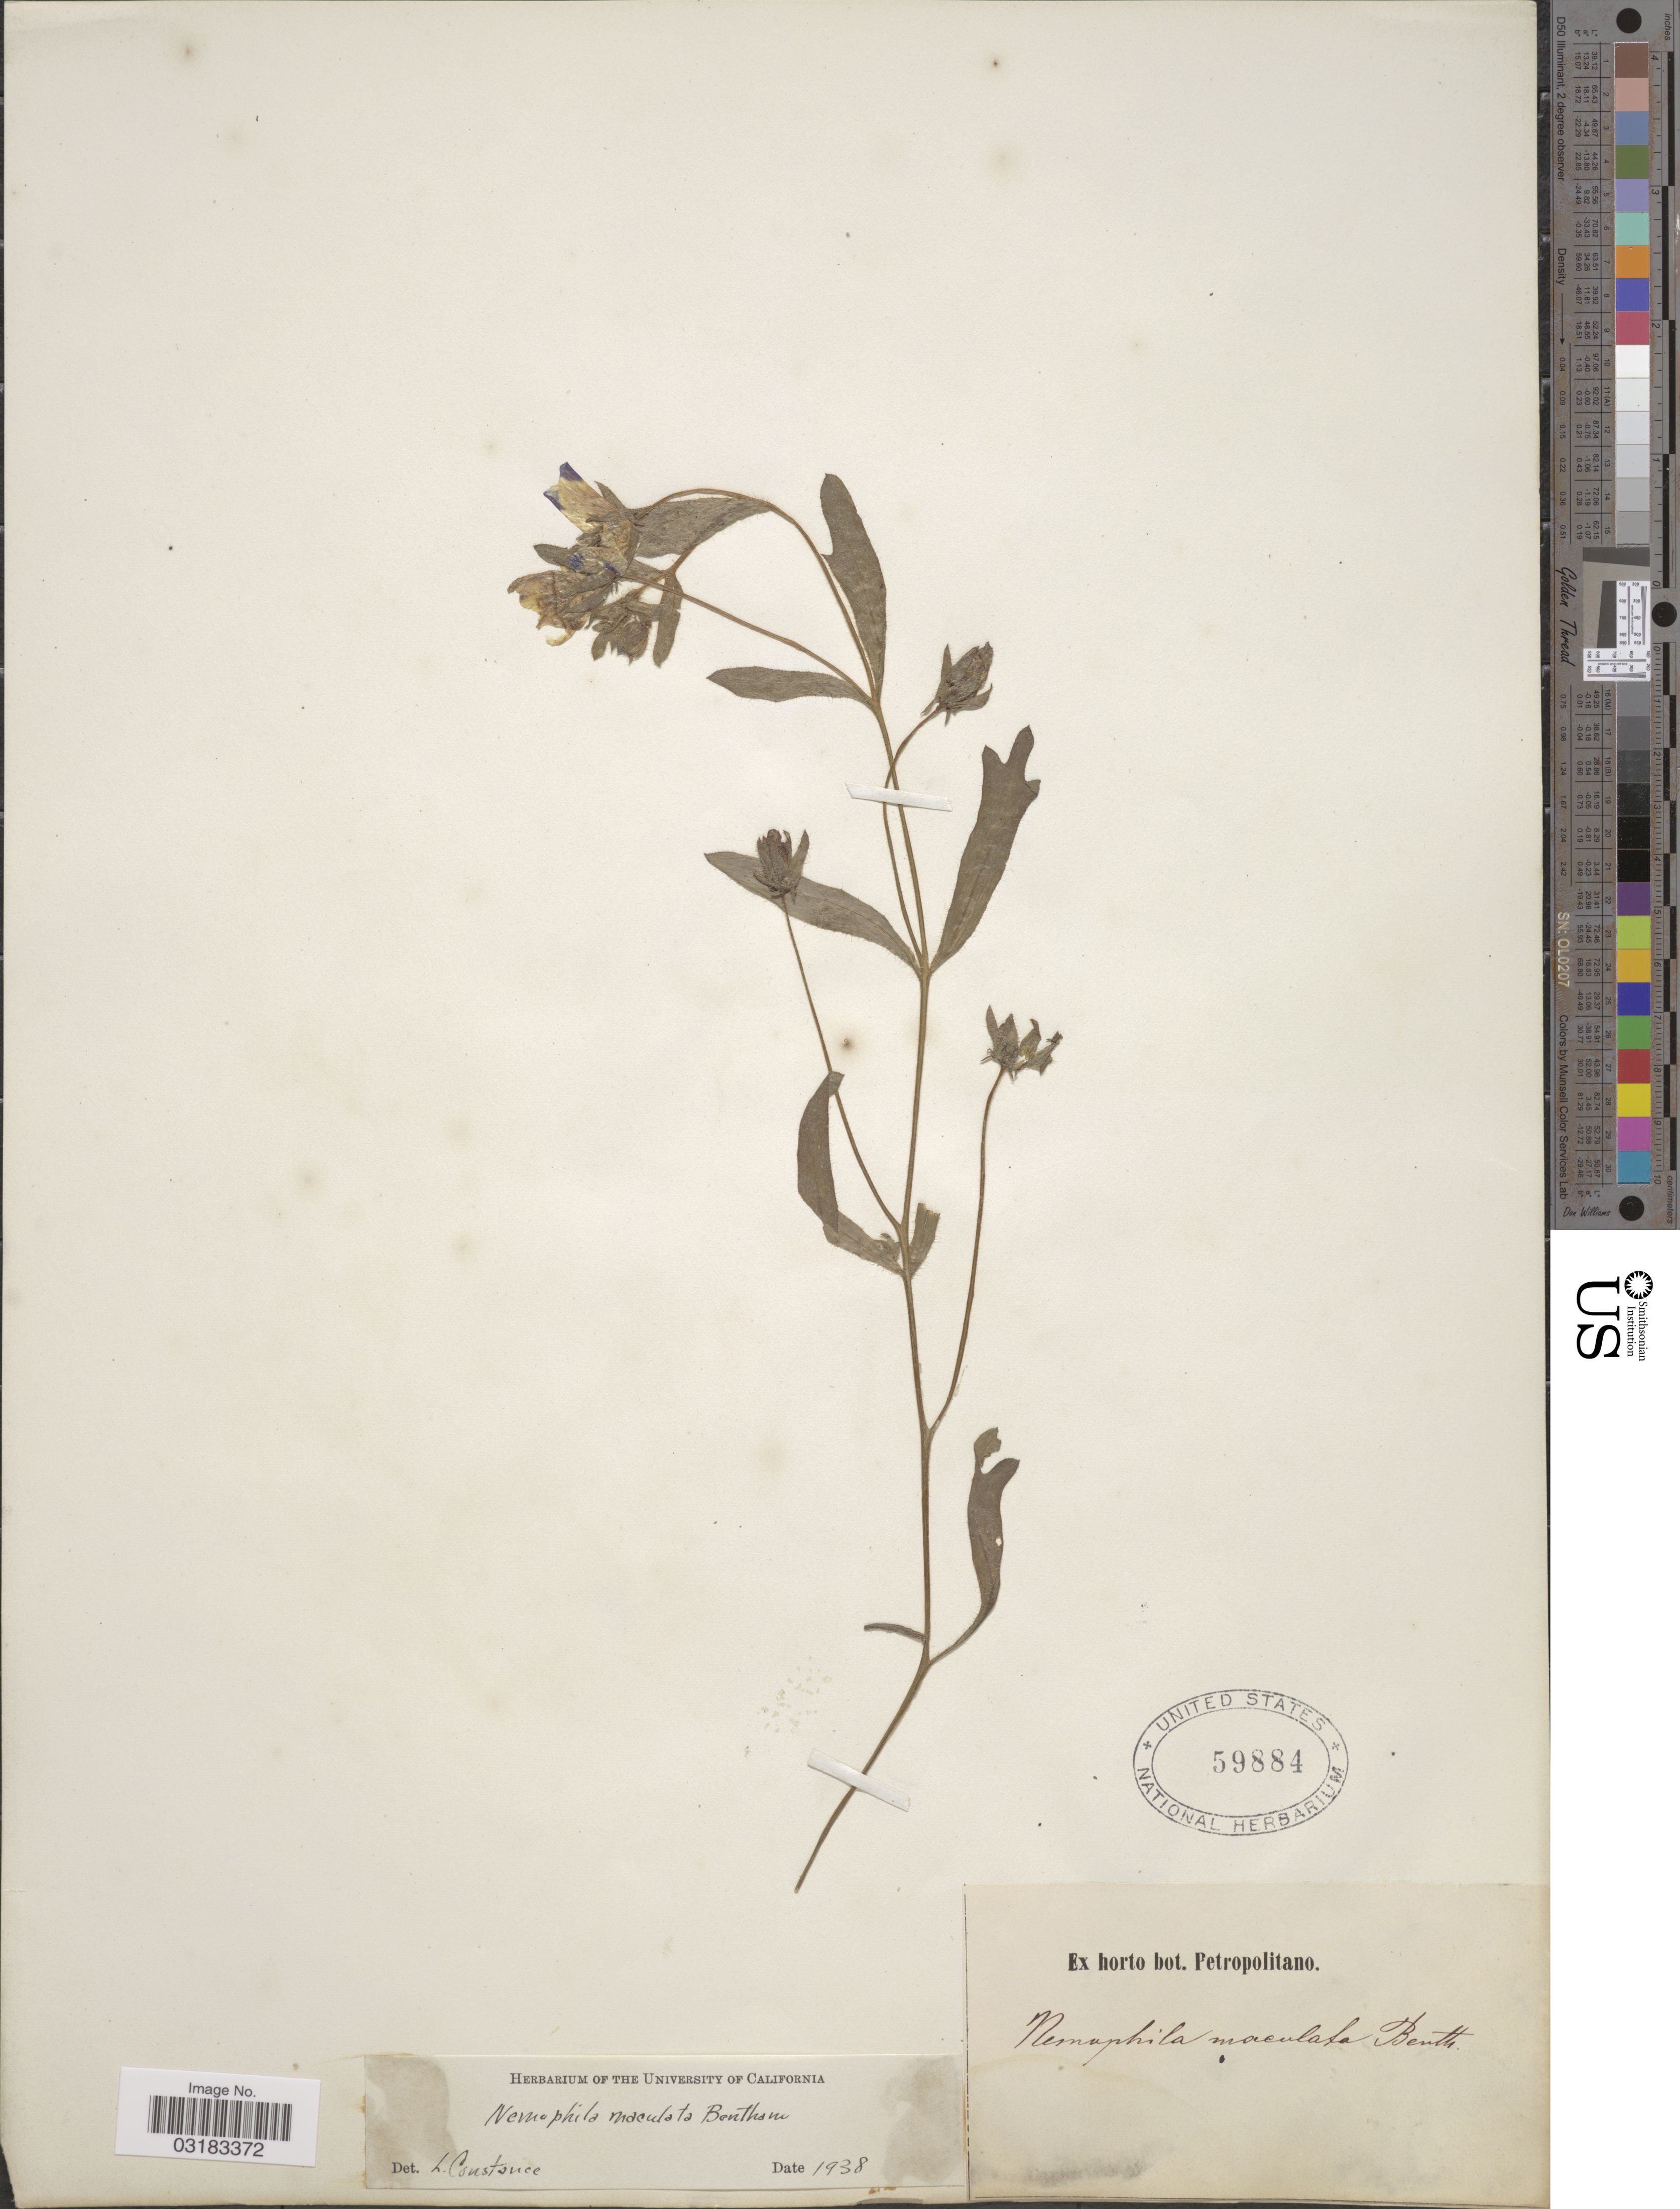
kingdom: Plantae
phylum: Tracheophyta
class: Magnoliopsida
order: Boraginales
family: Hydrophyllaceae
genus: Nemophila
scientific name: Nemophila maculata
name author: Benth. ex Lindl.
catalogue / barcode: US 59884